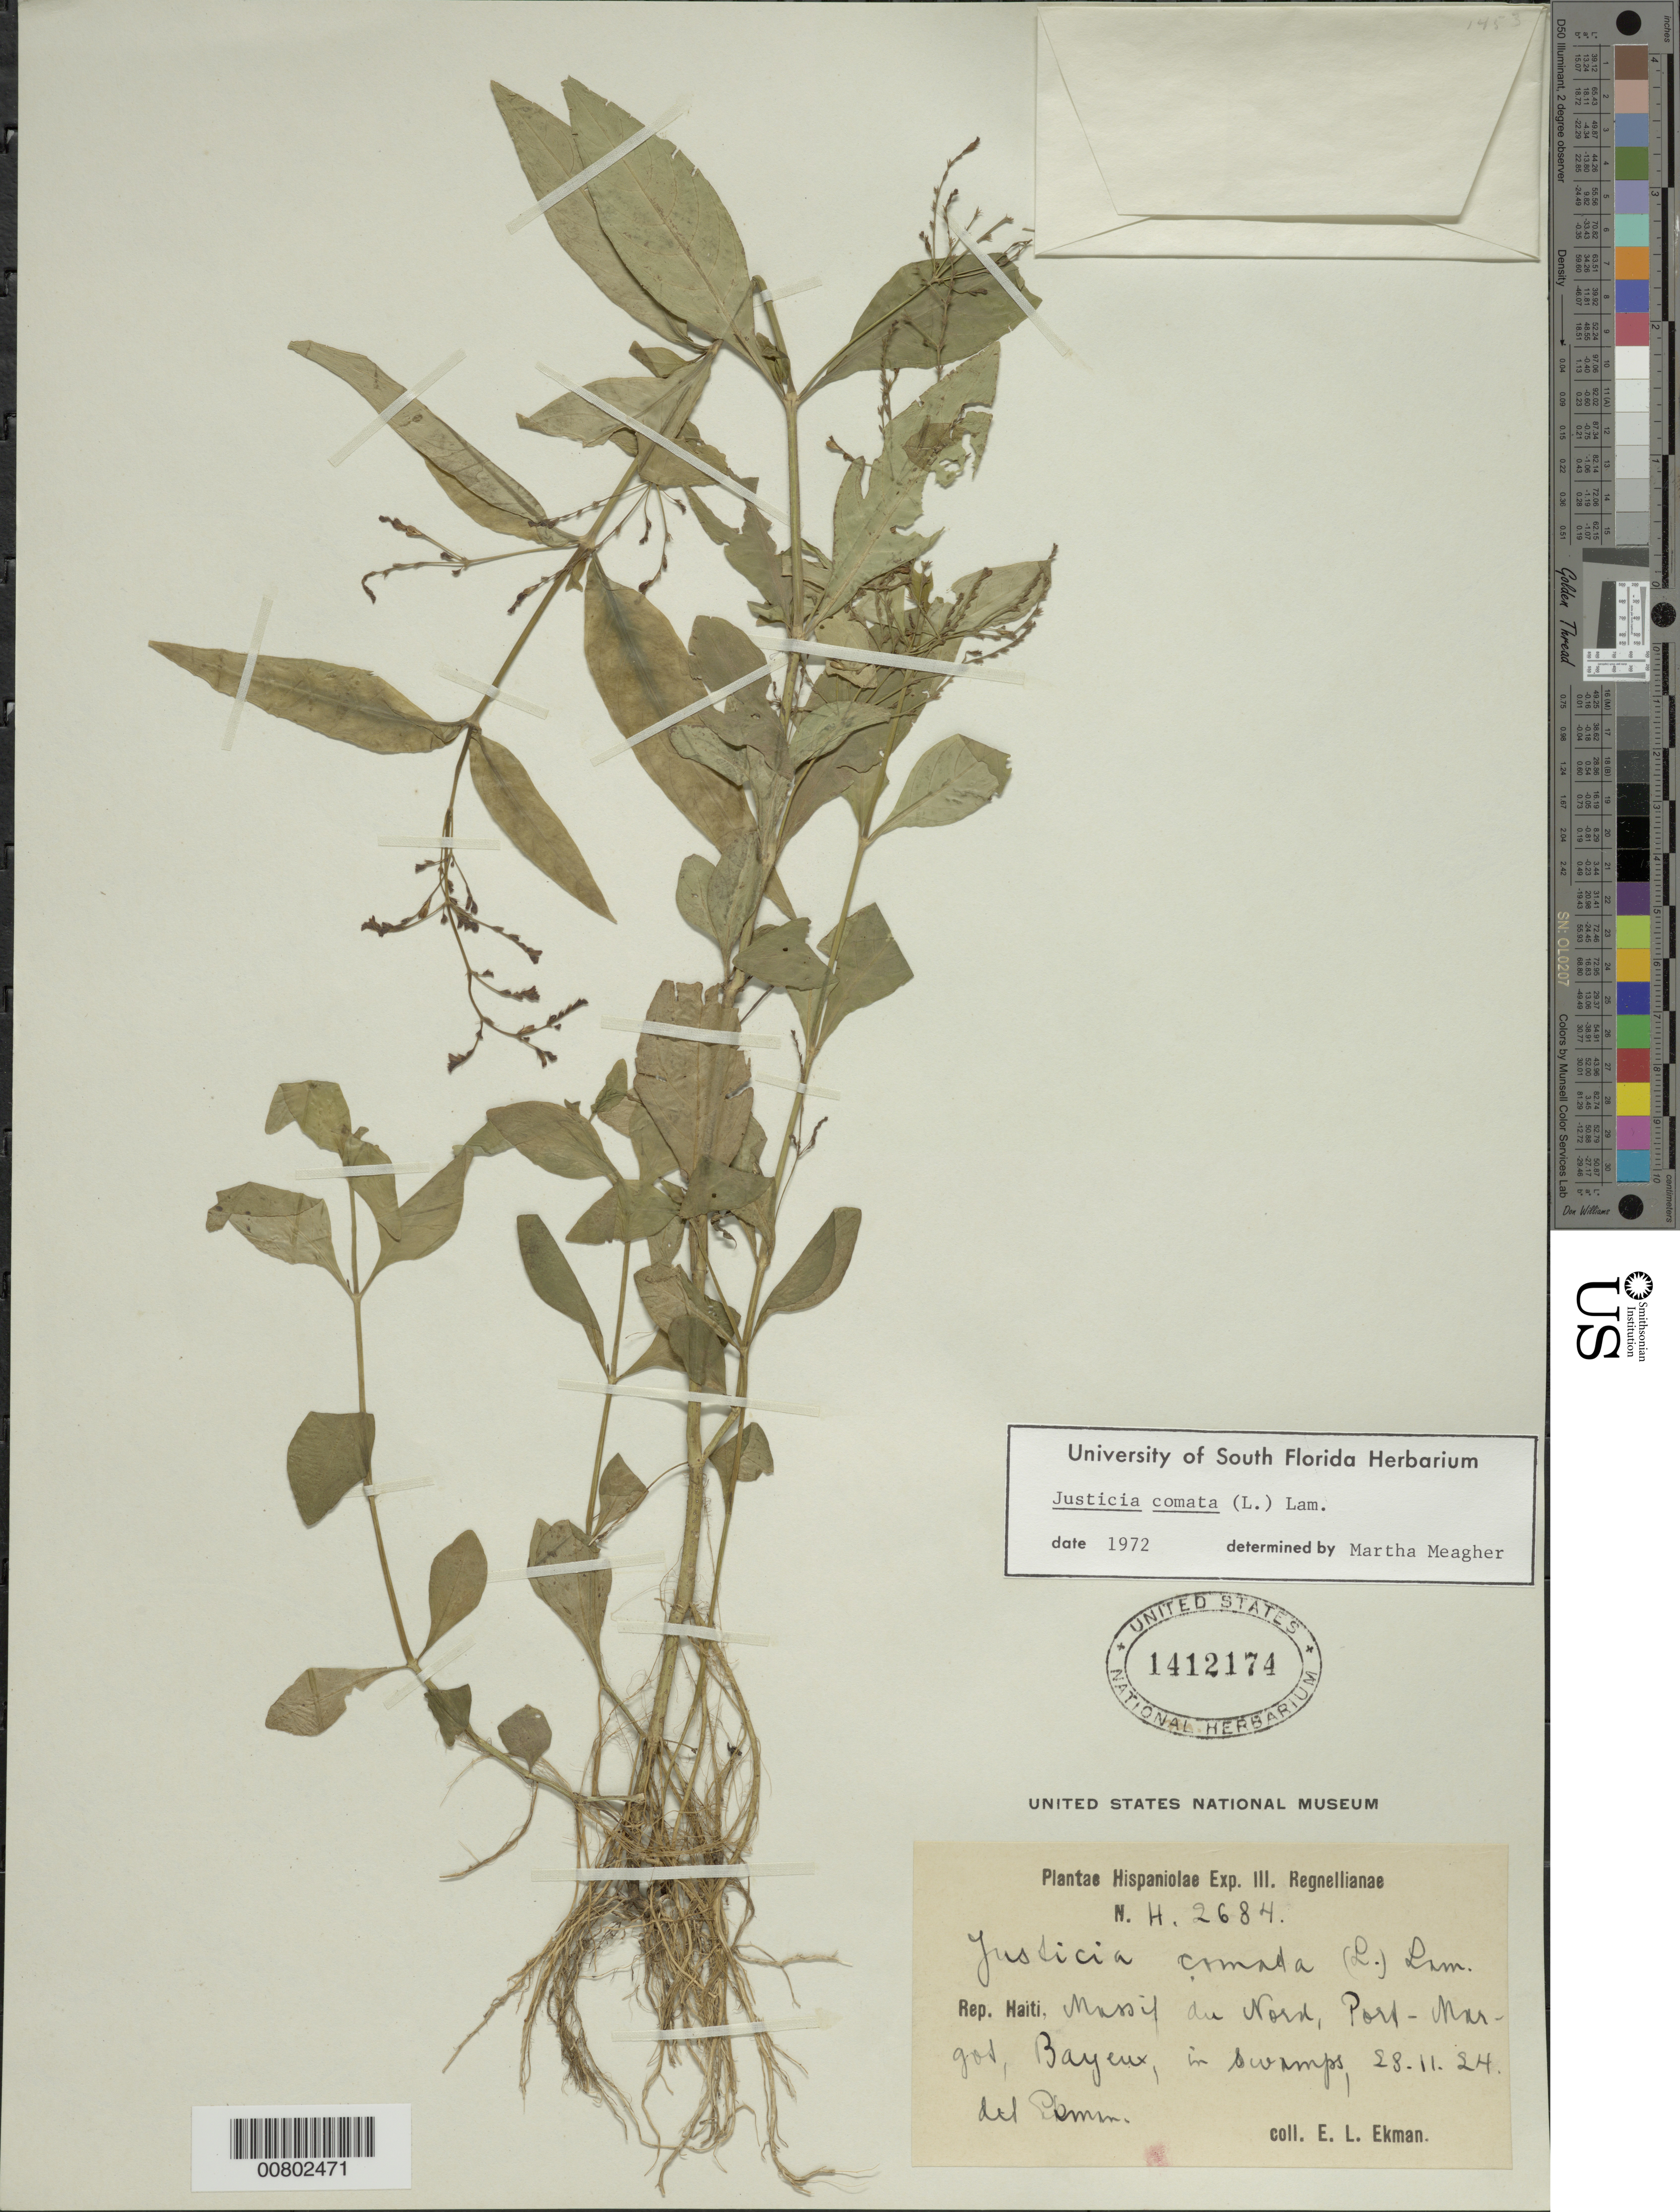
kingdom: Plantae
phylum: Tracheophyta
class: Magnoliopsida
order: Lamiales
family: Acanthaceae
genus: Justicia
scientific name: Justicia comata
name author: (L.) Lam.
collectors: E. L. Ekman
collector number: H 2684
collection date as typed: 28 Nov 1924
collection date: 1924-11-28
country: Haiti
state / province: Nord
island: Hispaniola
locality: Massif du Nord, Port-Margot, Bayeux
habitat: In swamps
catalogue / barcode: US 1412174